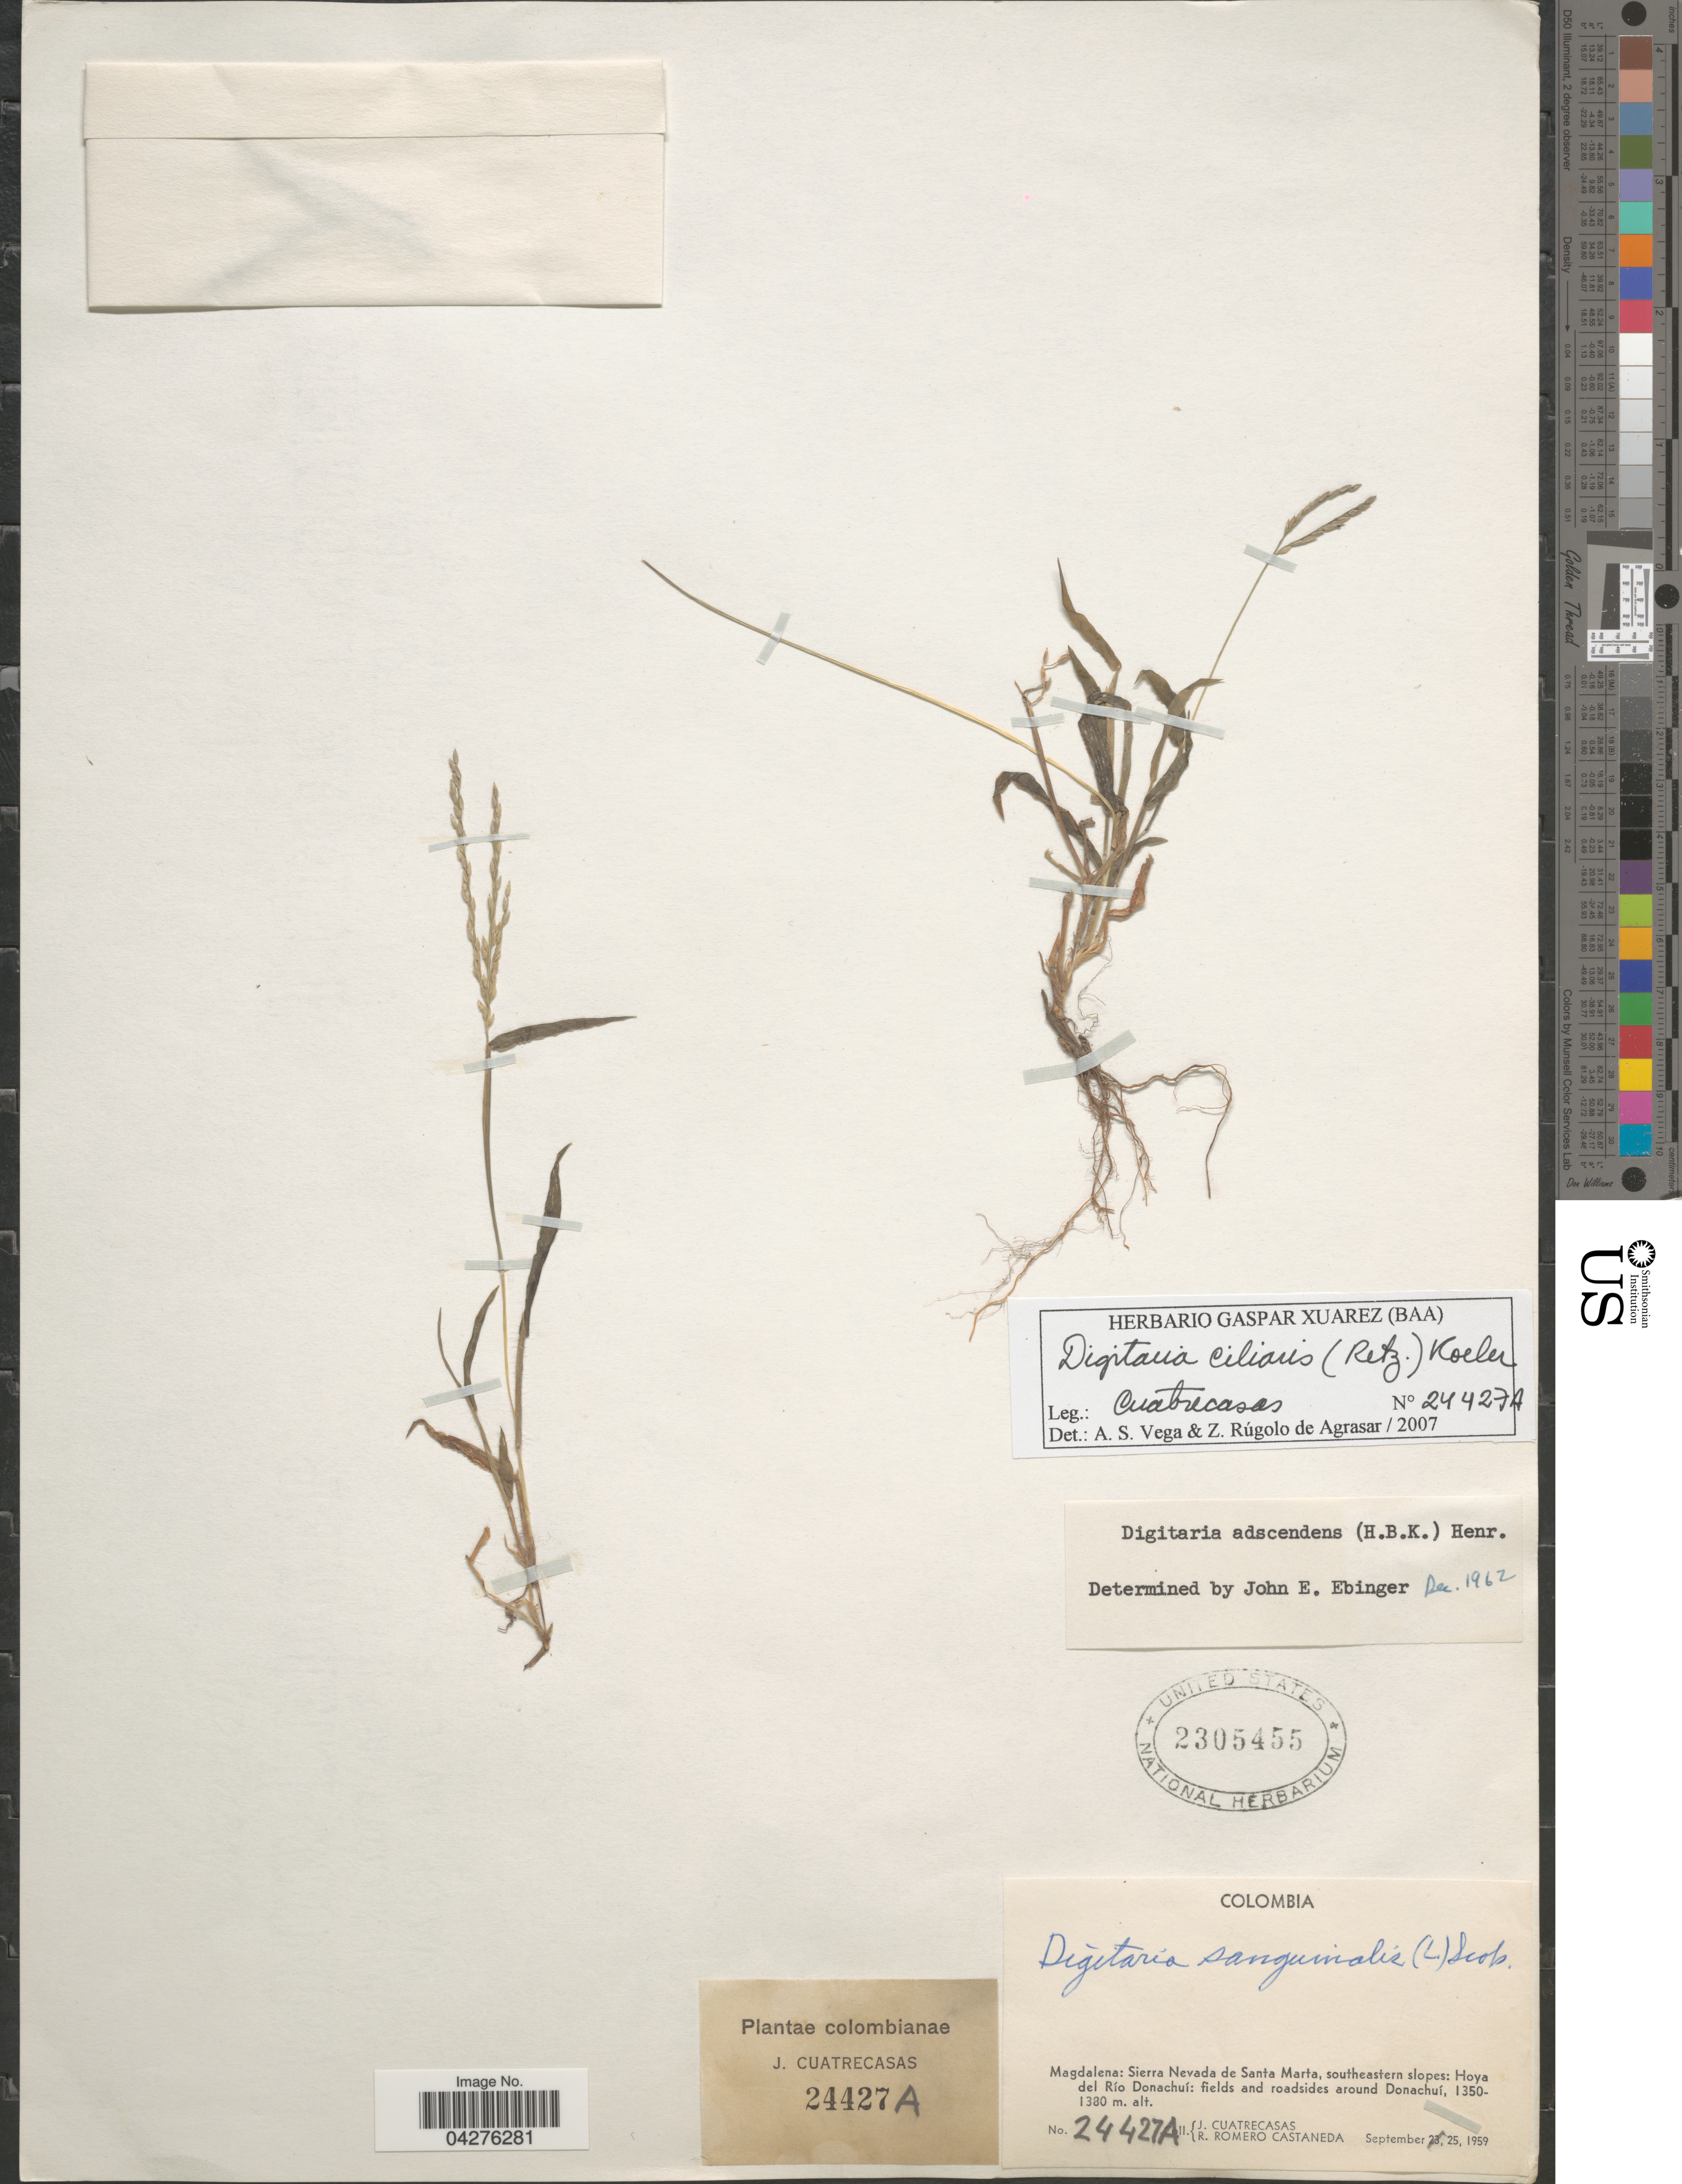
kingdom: Plantae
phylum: Tracheophyta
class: Liliopsida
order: Poales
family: Poaceae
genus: Digitaria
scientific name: Digitaria ciliaris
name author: (Retz.) Koeler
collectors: J. Cuatrecasas & R. Romero Castañeda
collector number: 24427A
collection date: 1959-09-25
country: Colombia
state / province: Magdalena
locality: Sierra Nevada de Santa Marta, southestern slopes: Hoya del Río Donachuí: fields and roadsides around Donachuí.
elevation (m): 1350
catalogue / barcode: US 2305455